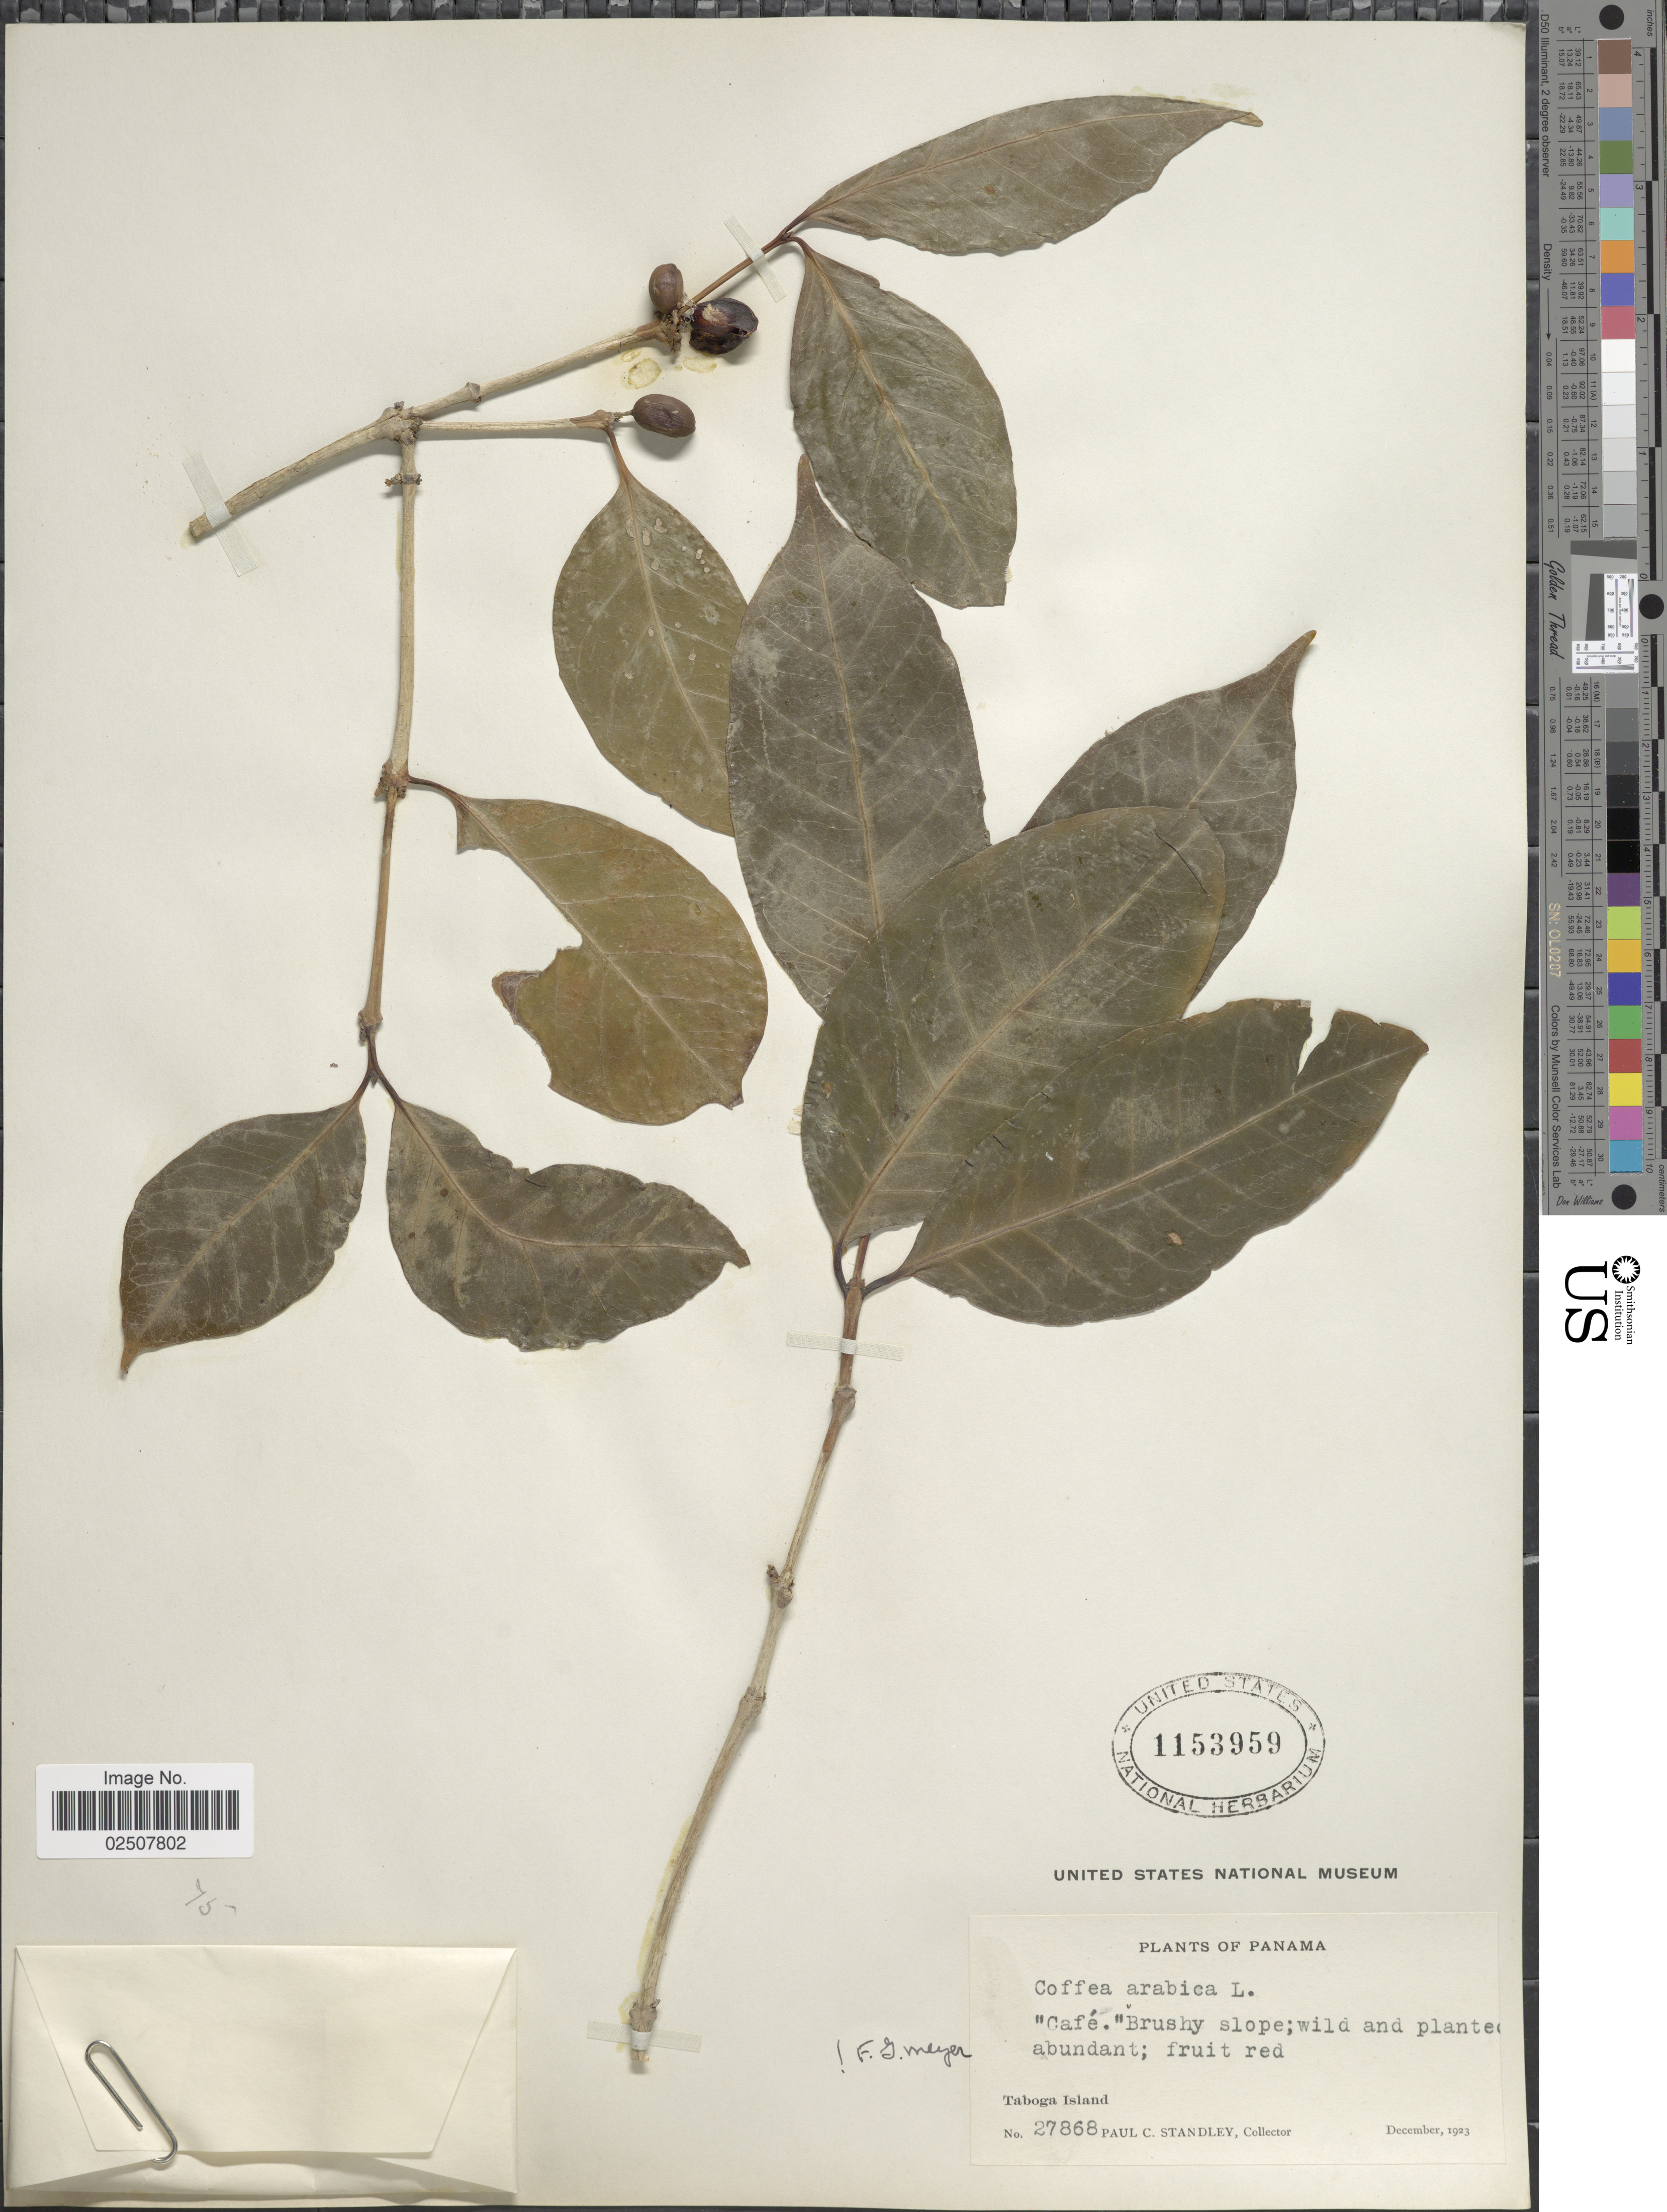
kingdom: Plantae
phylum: Tracheophyta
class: Magnoliopsida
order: Gentianales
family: Rubiaceae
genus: Coffea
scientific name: Coffea arabica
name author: L.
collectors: P. C. Standley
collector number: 27868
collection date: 1923-12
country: Panama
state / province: Panamá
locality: Brushy slope; Taboga Island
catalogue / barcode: US 1153959